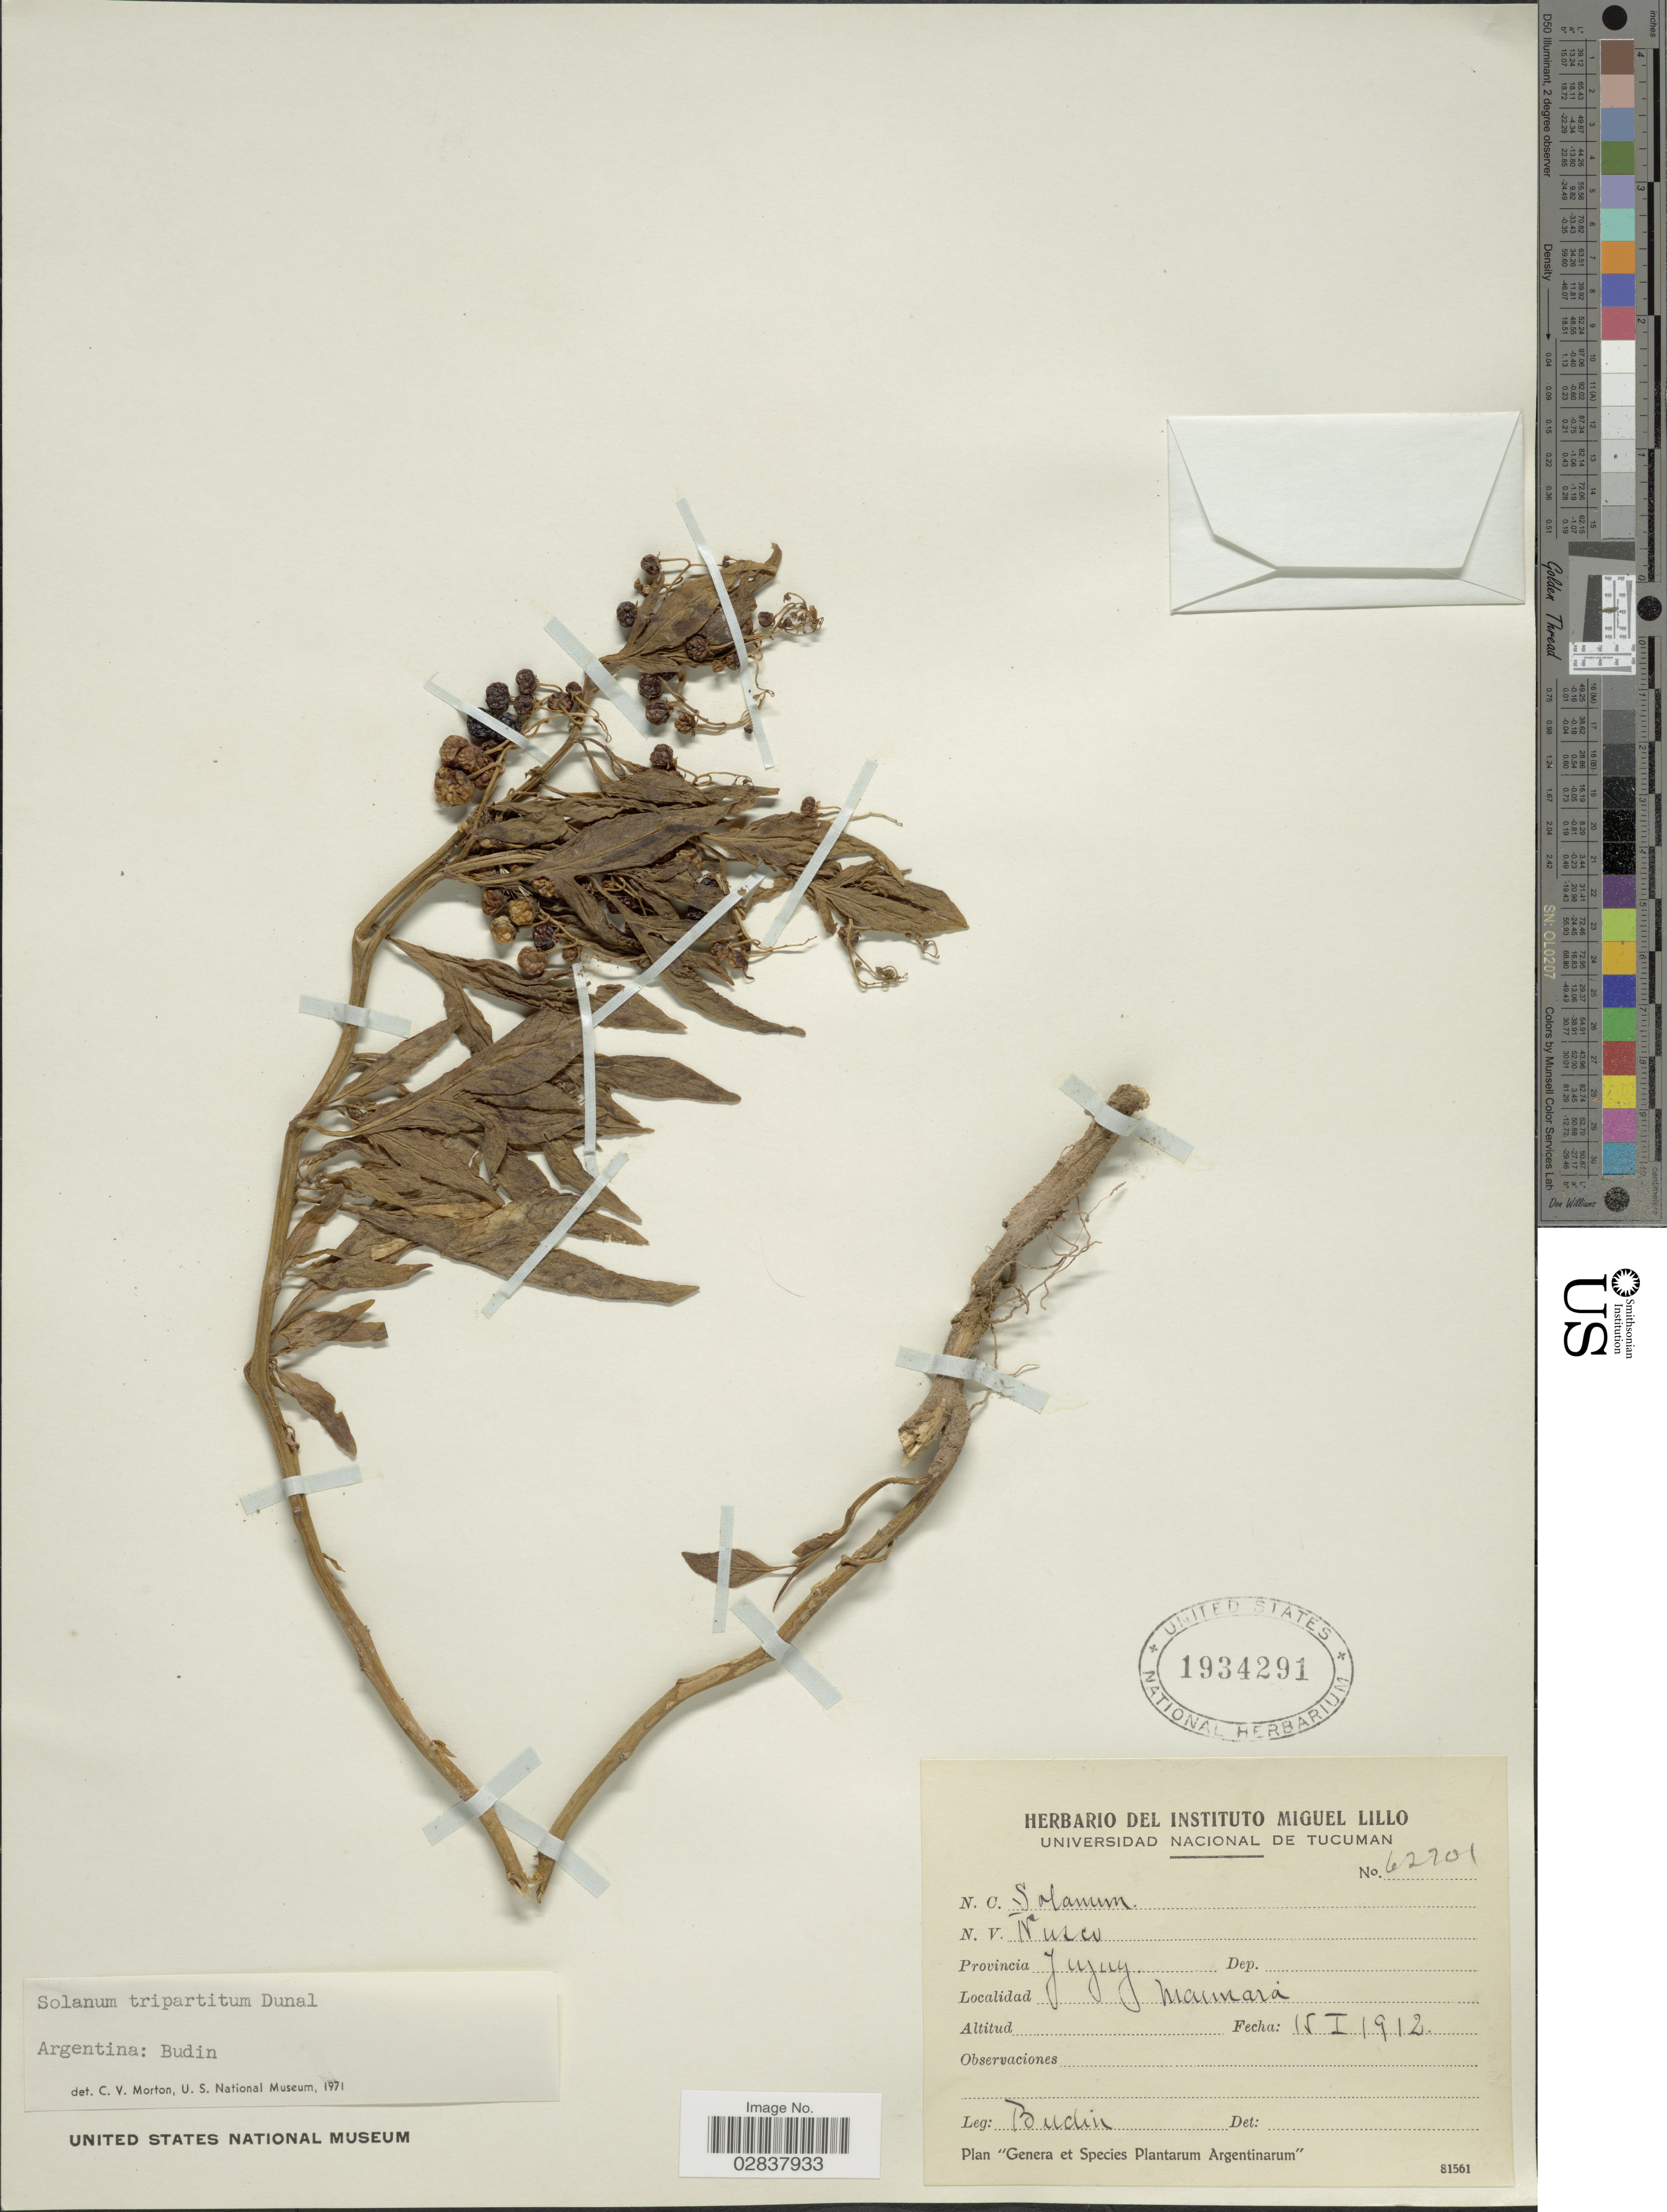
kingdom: Plantae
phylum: Tracheophyta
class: Magnoliopsida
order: Solanales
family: Solanaceae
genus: Solanum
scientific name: Solanum tripartitum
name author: Dunal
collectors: Budin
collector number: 62701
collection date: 1912-01-15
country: Argentina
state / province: Jujuy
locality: Maimara.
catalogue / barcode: US 1934291